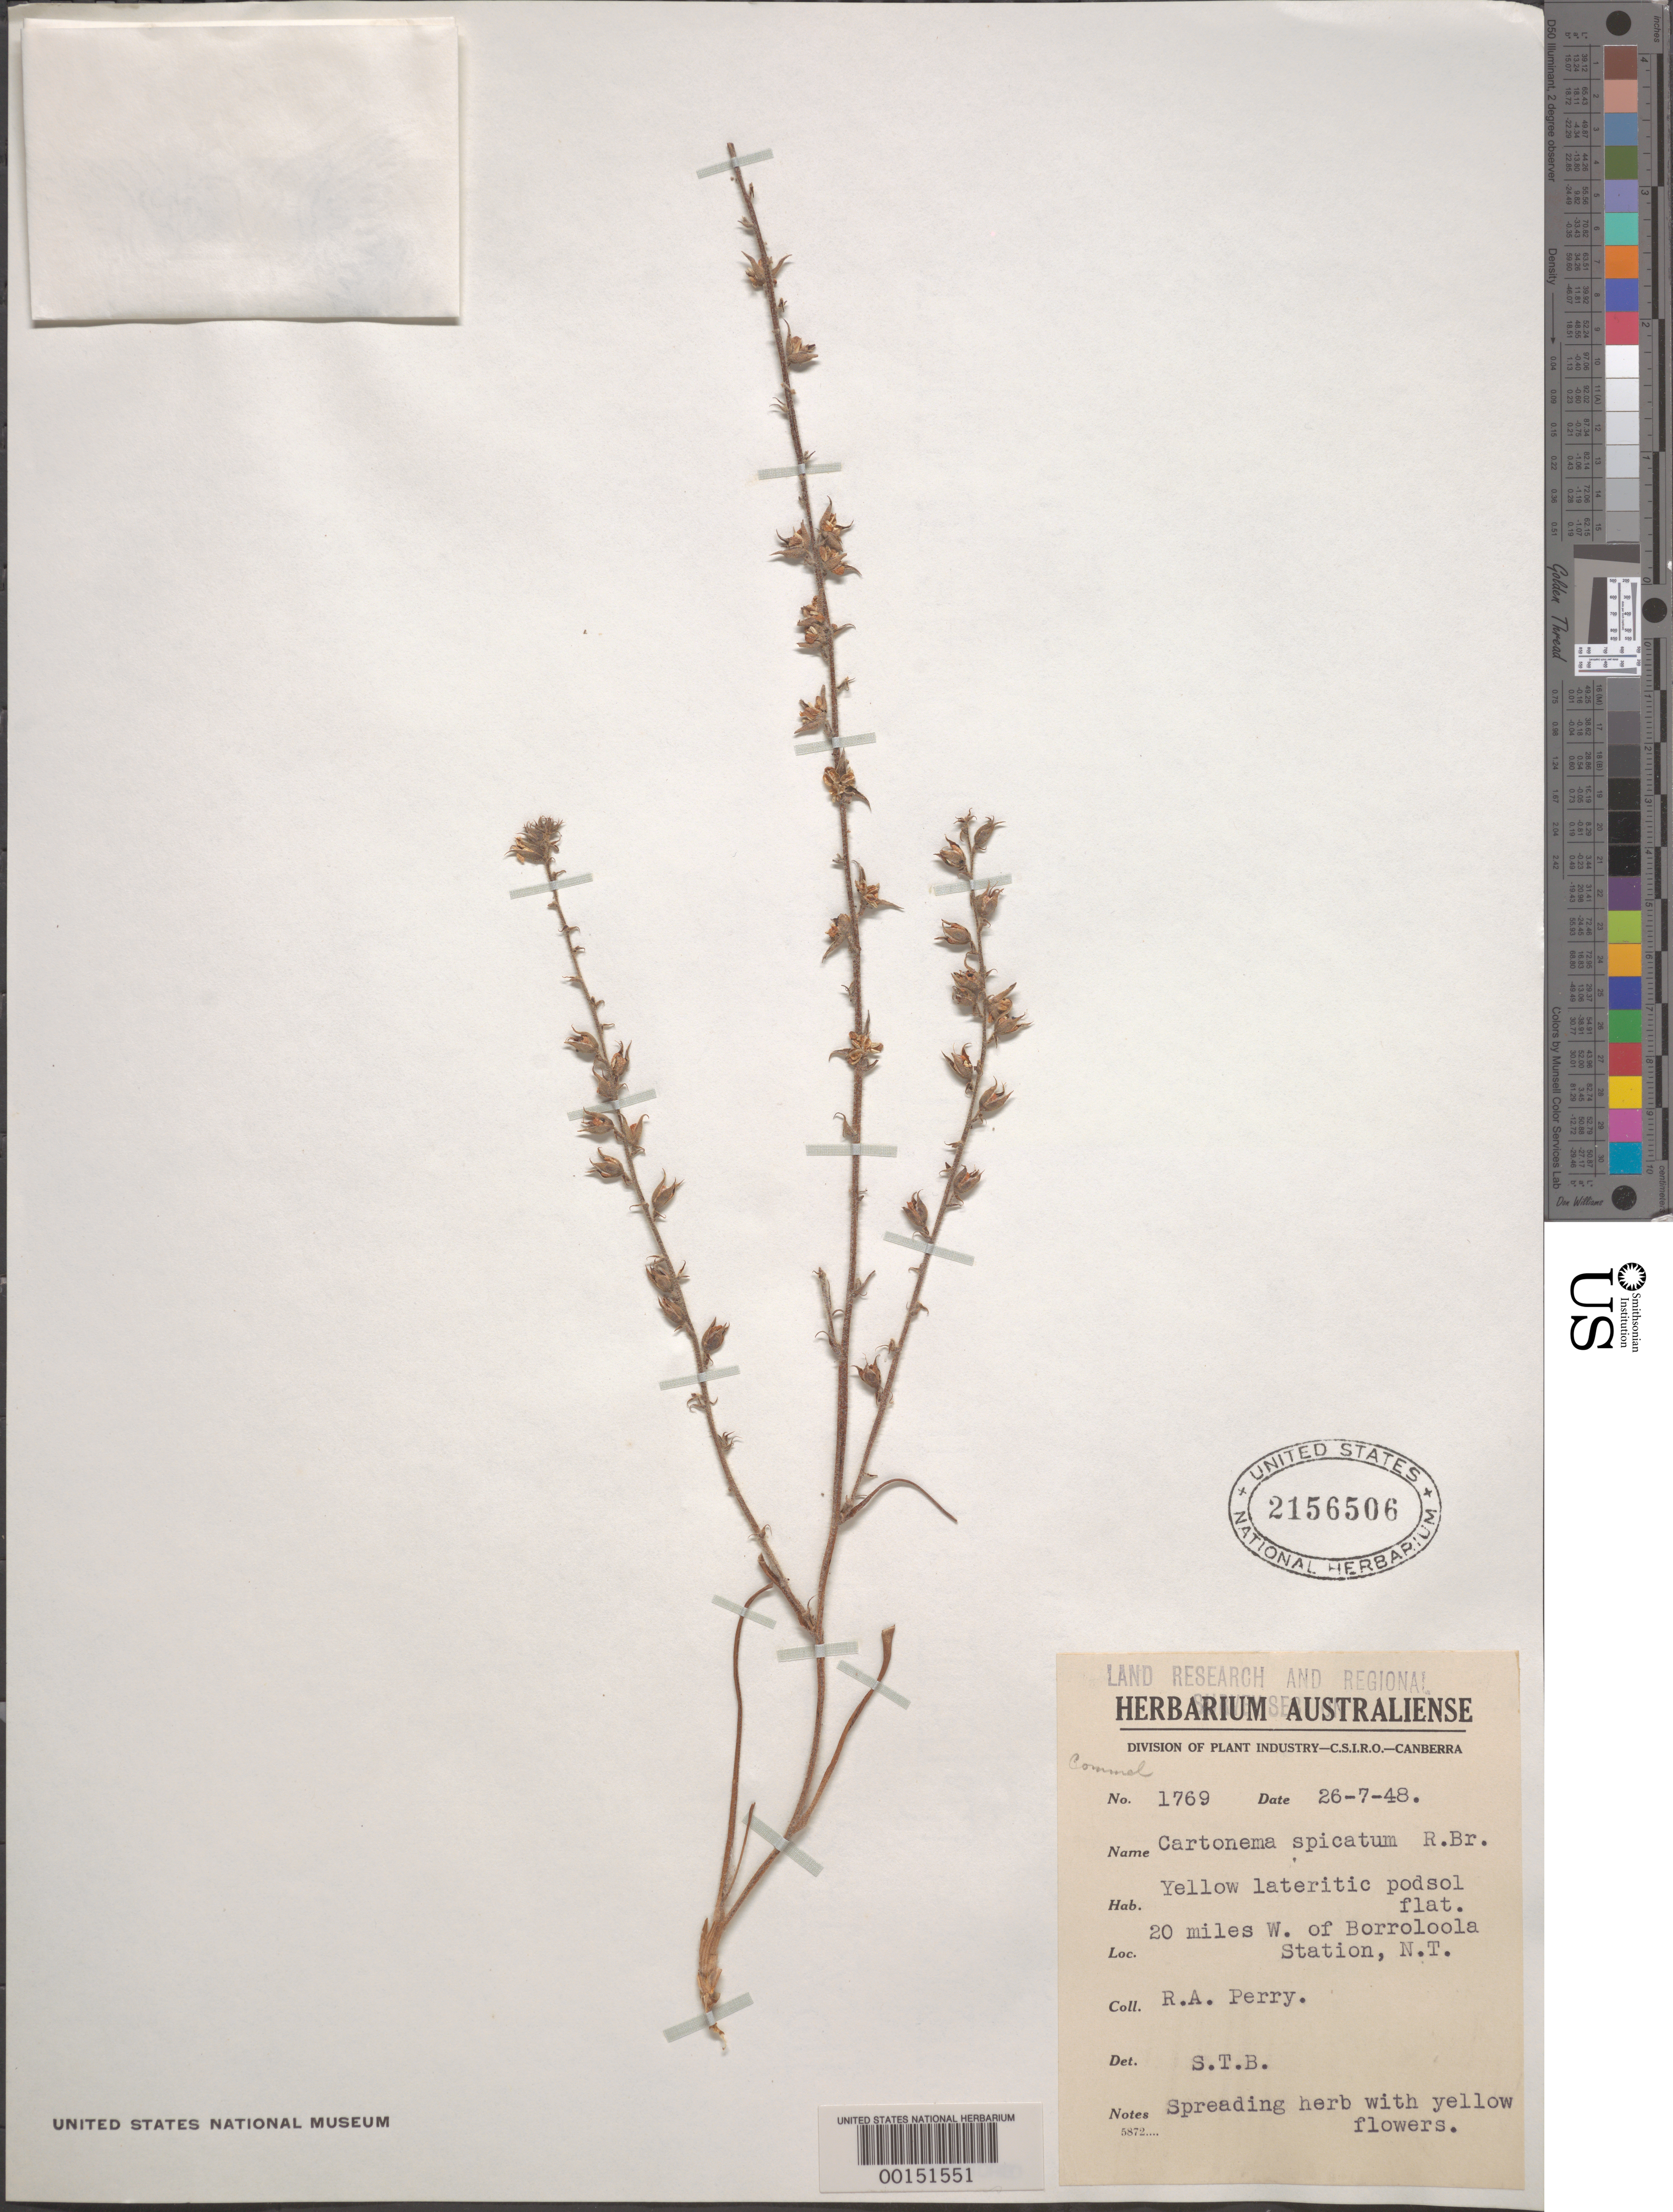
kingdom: Plantae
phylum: Tracheophyta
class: Liliopsida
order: Commelinales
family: Commelinaceae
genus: Cartonema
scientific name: Cartonema sp.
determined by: Faden, Robert B., (US), Smithsonian Institution - National Museum of Natural History (UNITED STATES)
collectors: Perry, R. A.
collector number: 1769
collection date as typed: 26 Jul 1948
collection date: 1948-07-26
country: Australia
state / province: Northern Territory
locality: W of borroloola station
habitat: Yellow, bateritic podsol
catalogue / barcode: US 2156506